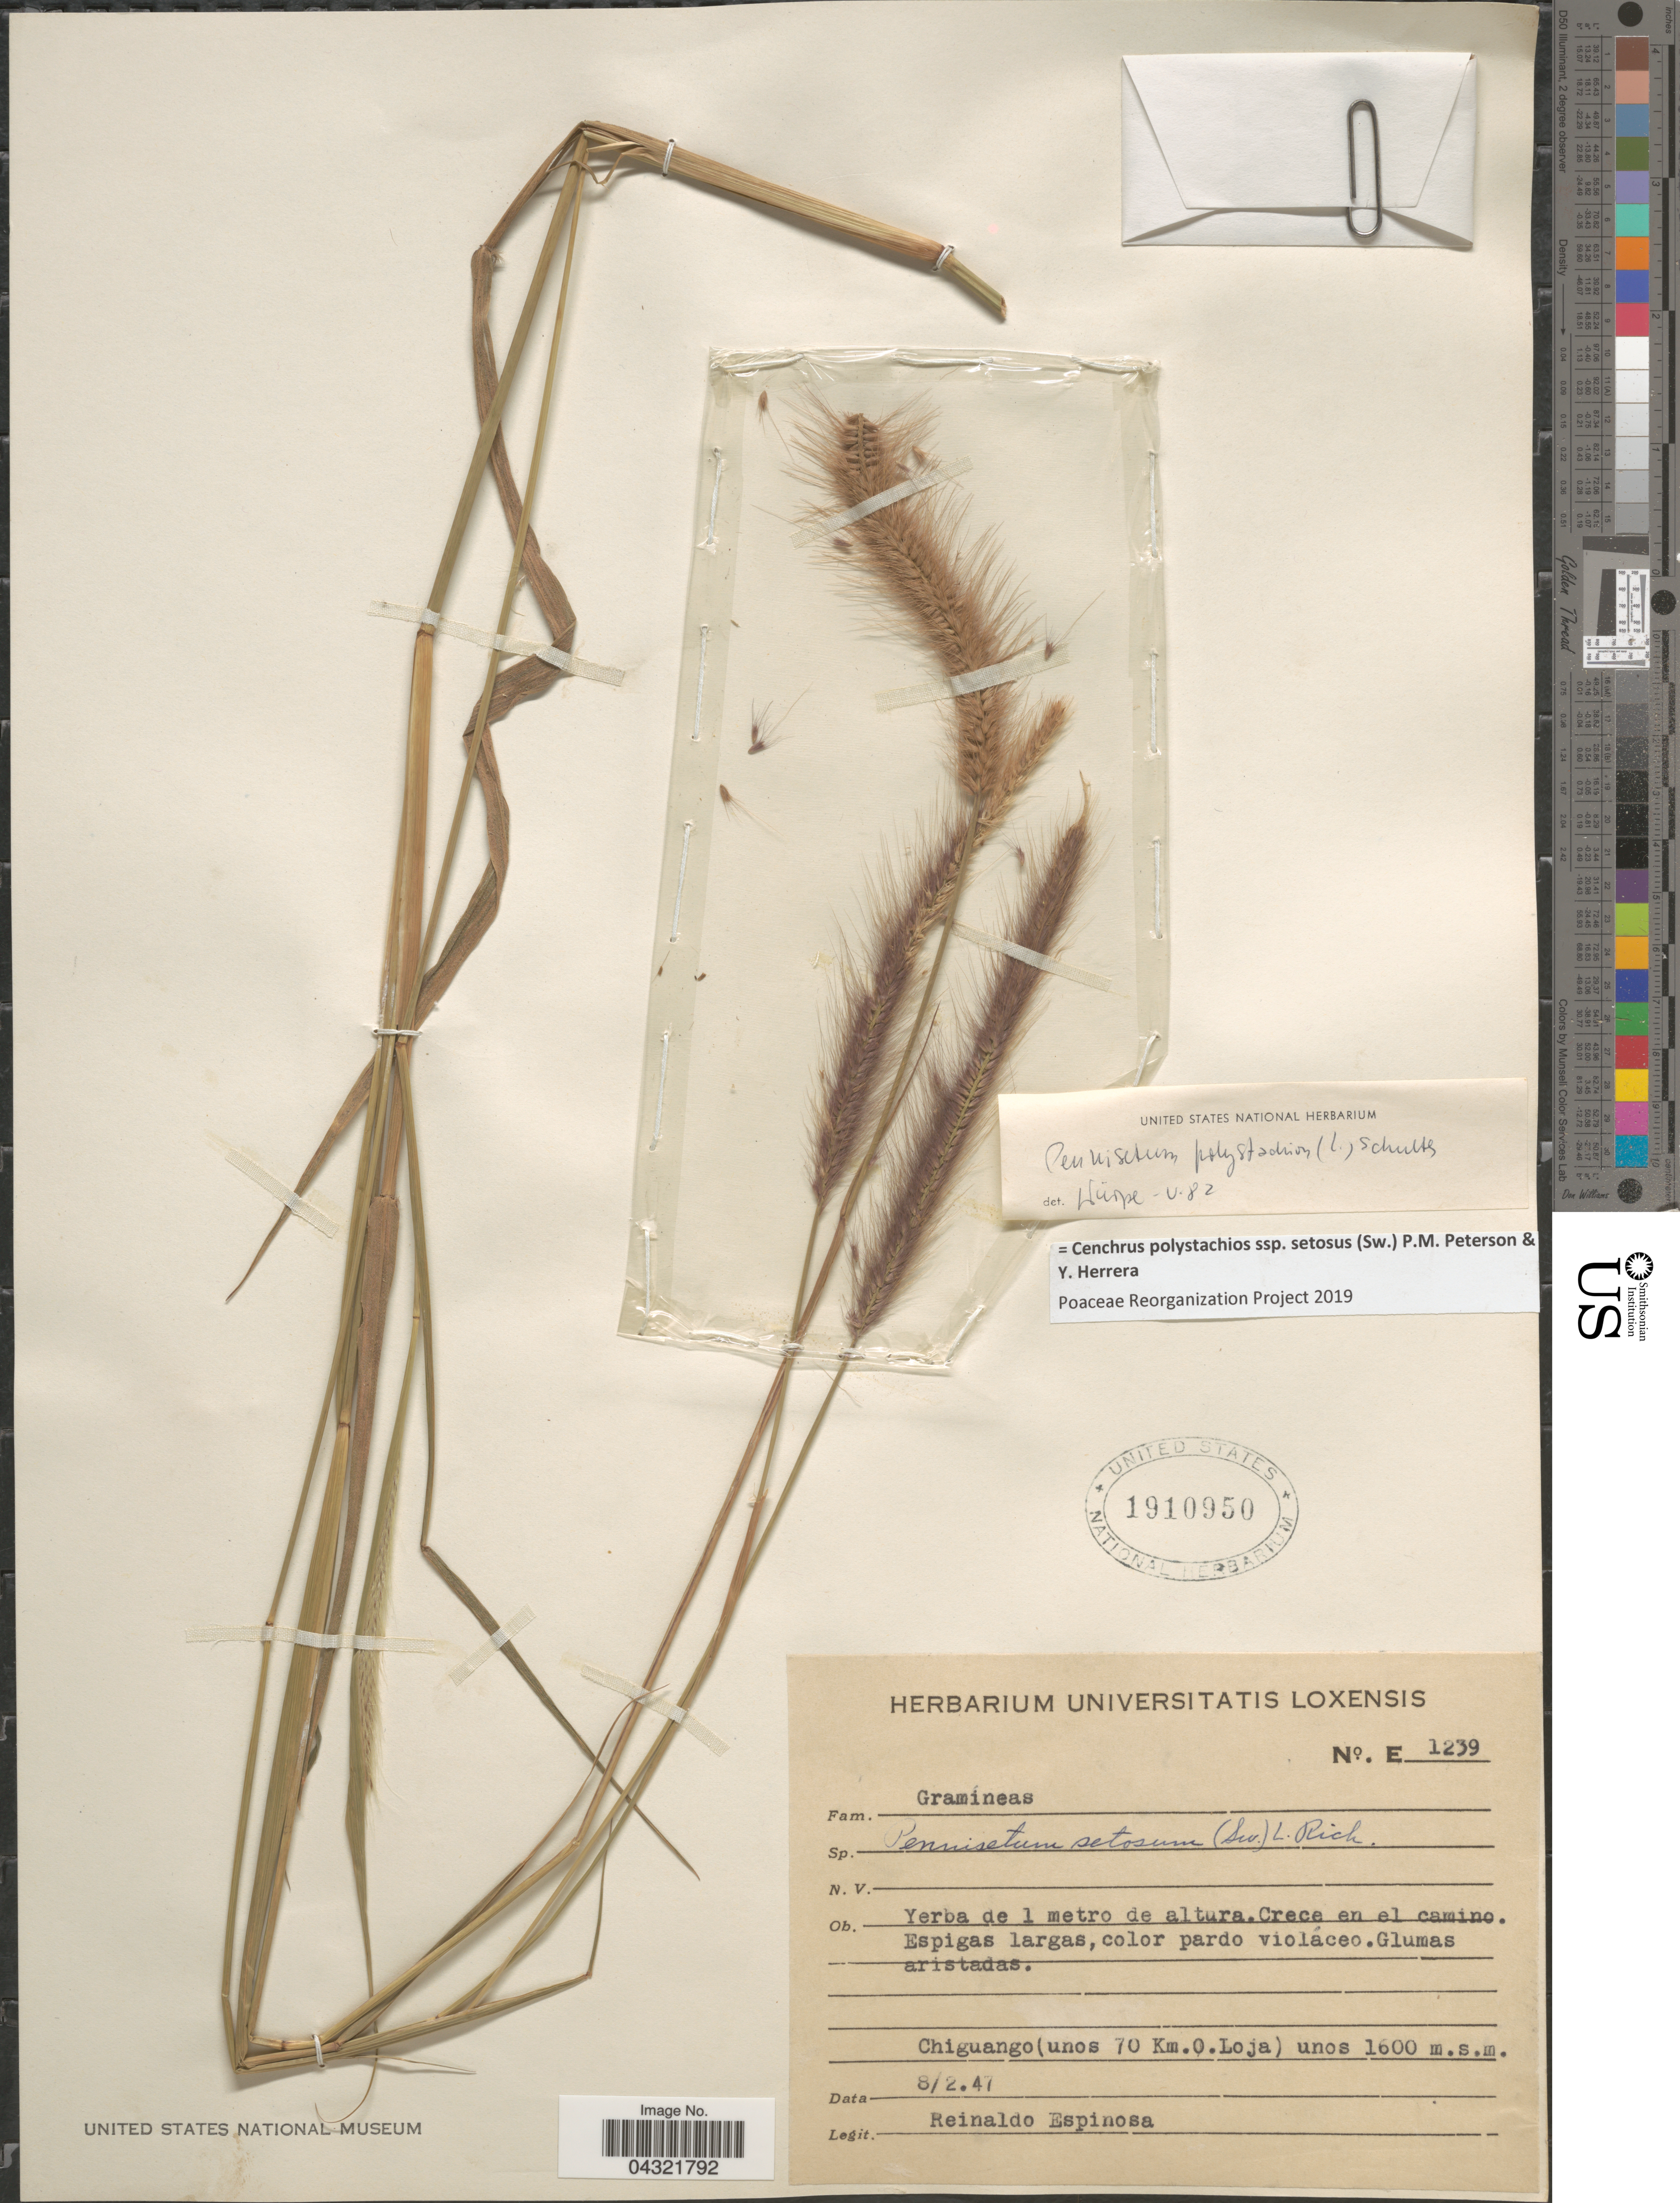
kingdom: Plantae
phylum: Tracheophyta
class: Liliopsida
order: Poales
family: Poaceae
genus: Cenchrus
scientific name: Cenchrus polystachios subsp. setosus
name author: (Sw.) P.M. Peterson & Y. Herrera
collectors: R. Espinosa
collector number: E1239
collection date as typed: Transcribed d/m/y: 8/2/47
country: Ecuador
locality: Chiguango (unos 70 Km. O. Loja).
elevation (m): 1600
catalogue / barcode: US 1910950